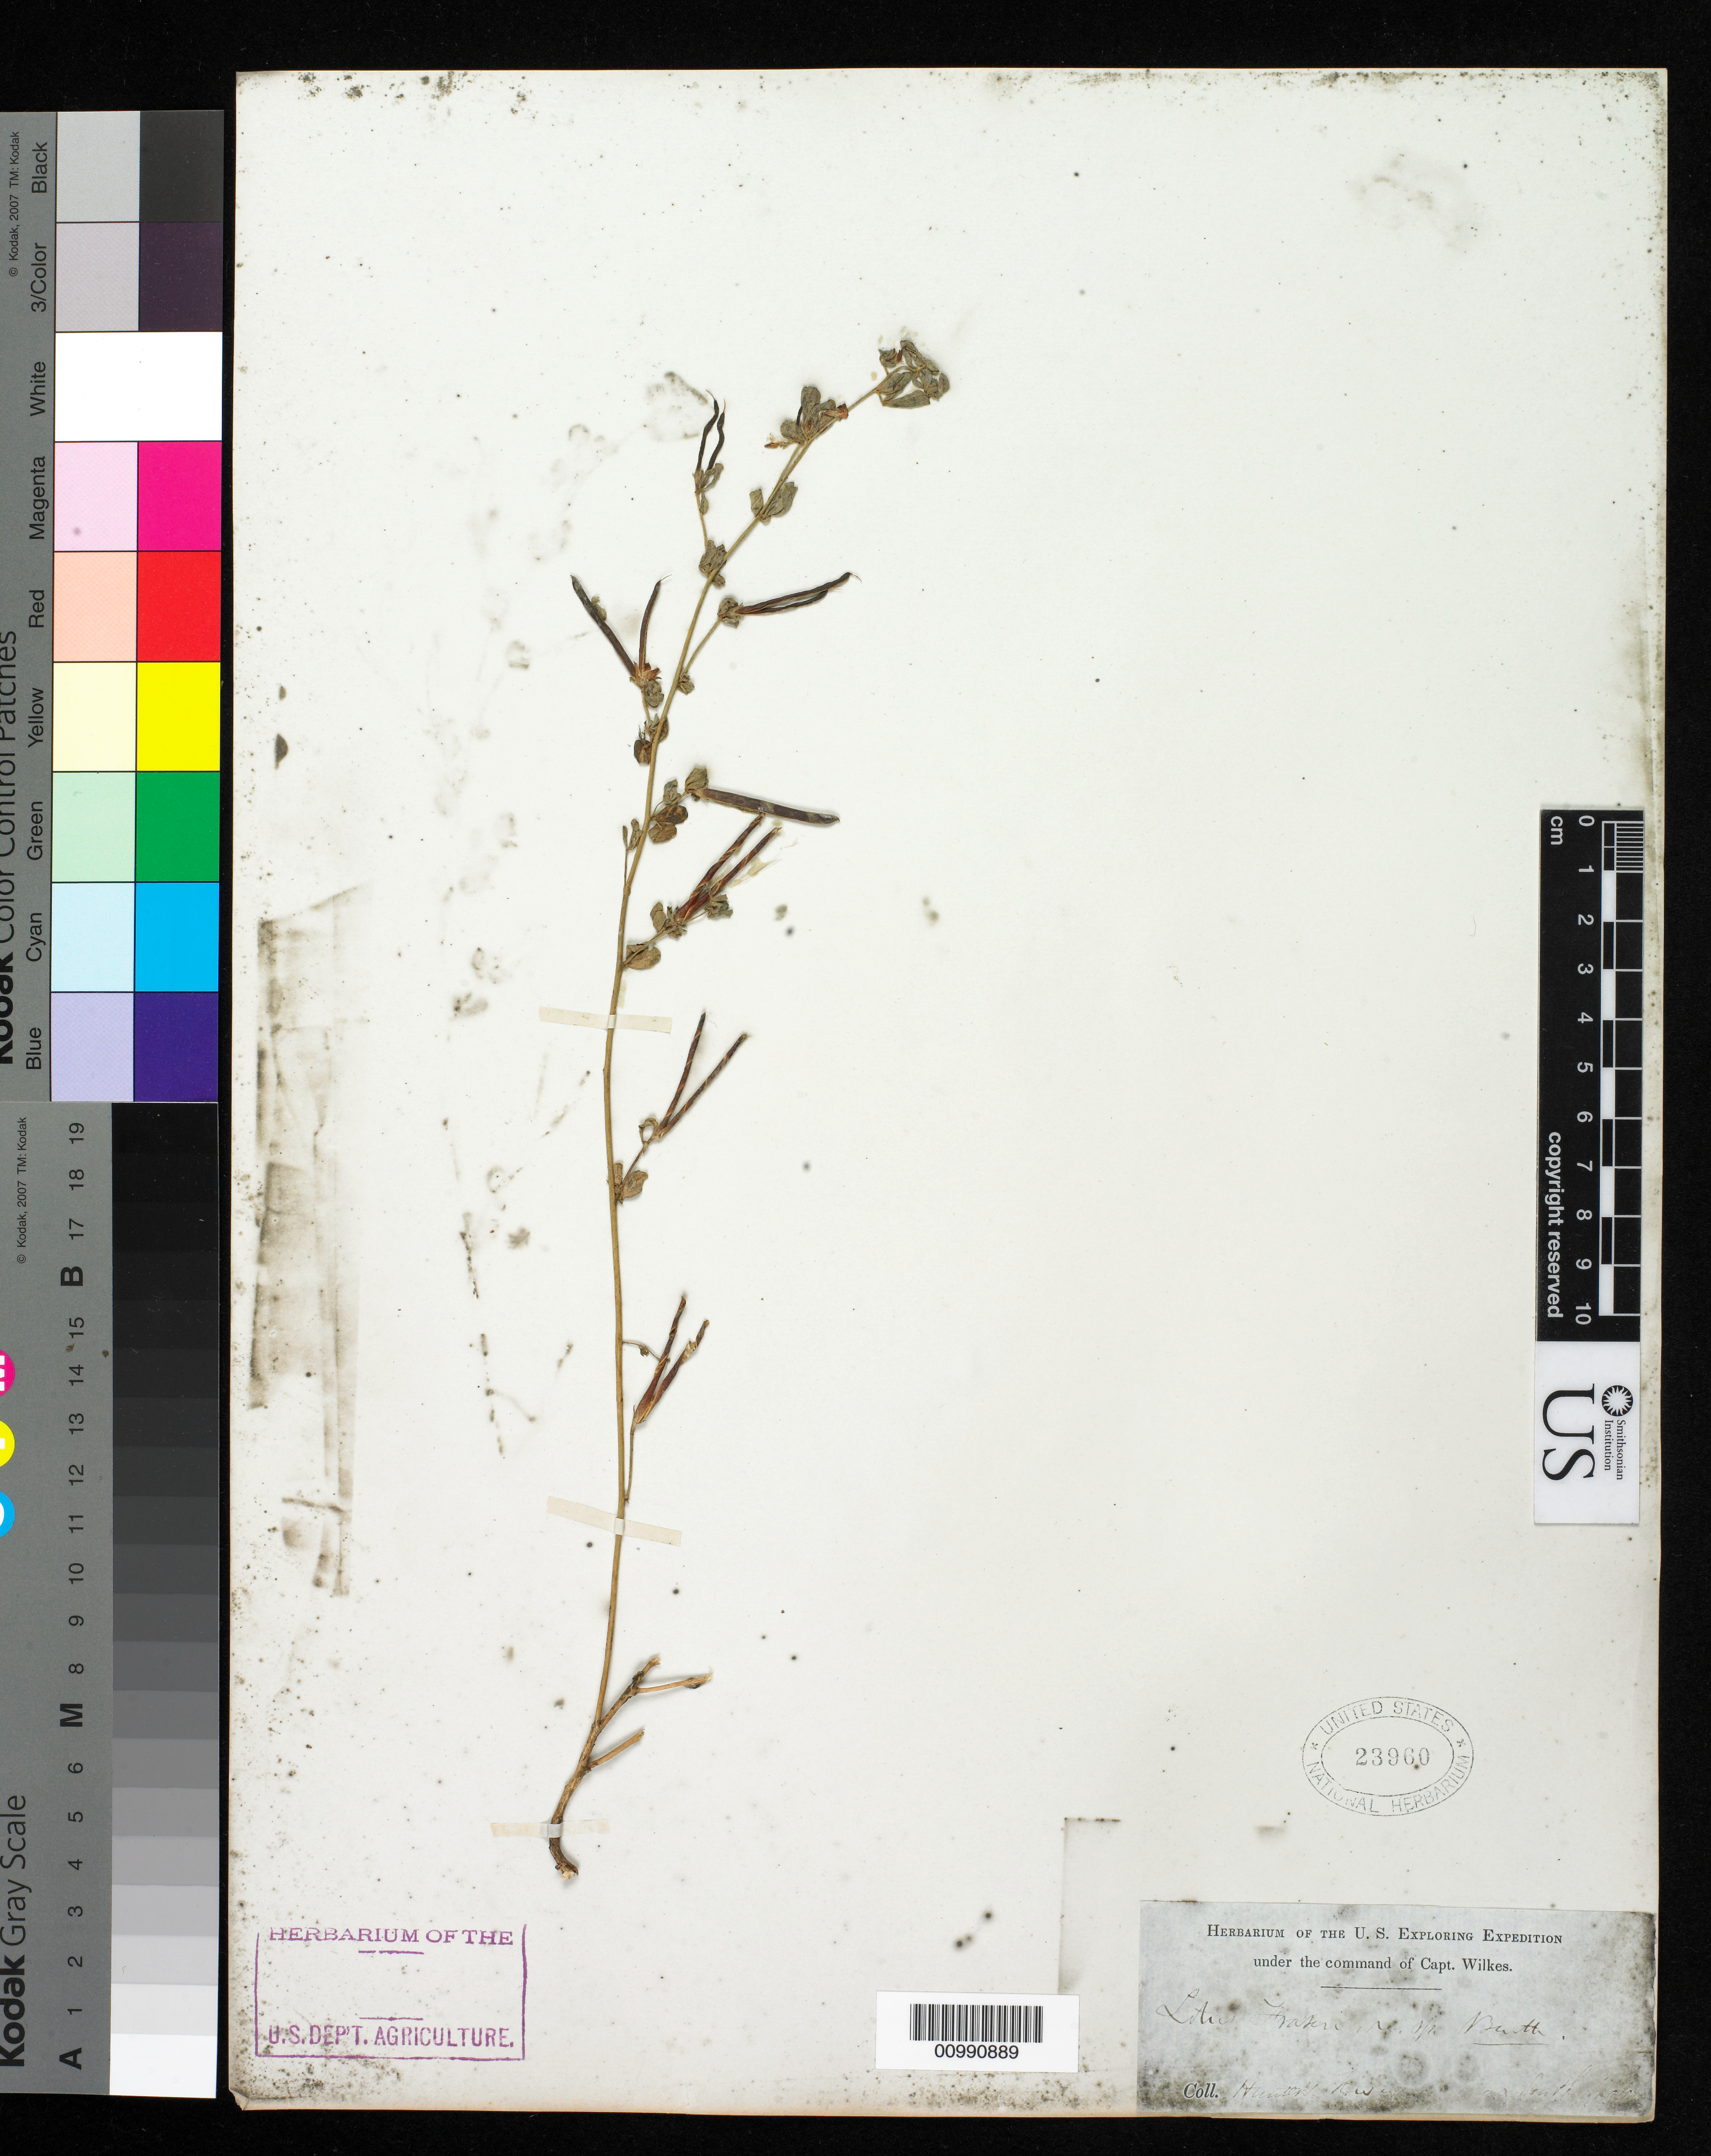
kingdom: Plantae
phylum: Tracheophyta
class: Magnoliopsida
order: Fabales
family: Fabaceae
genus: Lotus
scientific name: Lotus fraseri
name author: Benth. ex A. Gray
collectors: Wilkes Explor. Exped.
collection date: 1838/1842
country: Australia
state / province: New South Wales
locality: Hunter's River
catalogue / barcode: US 23960